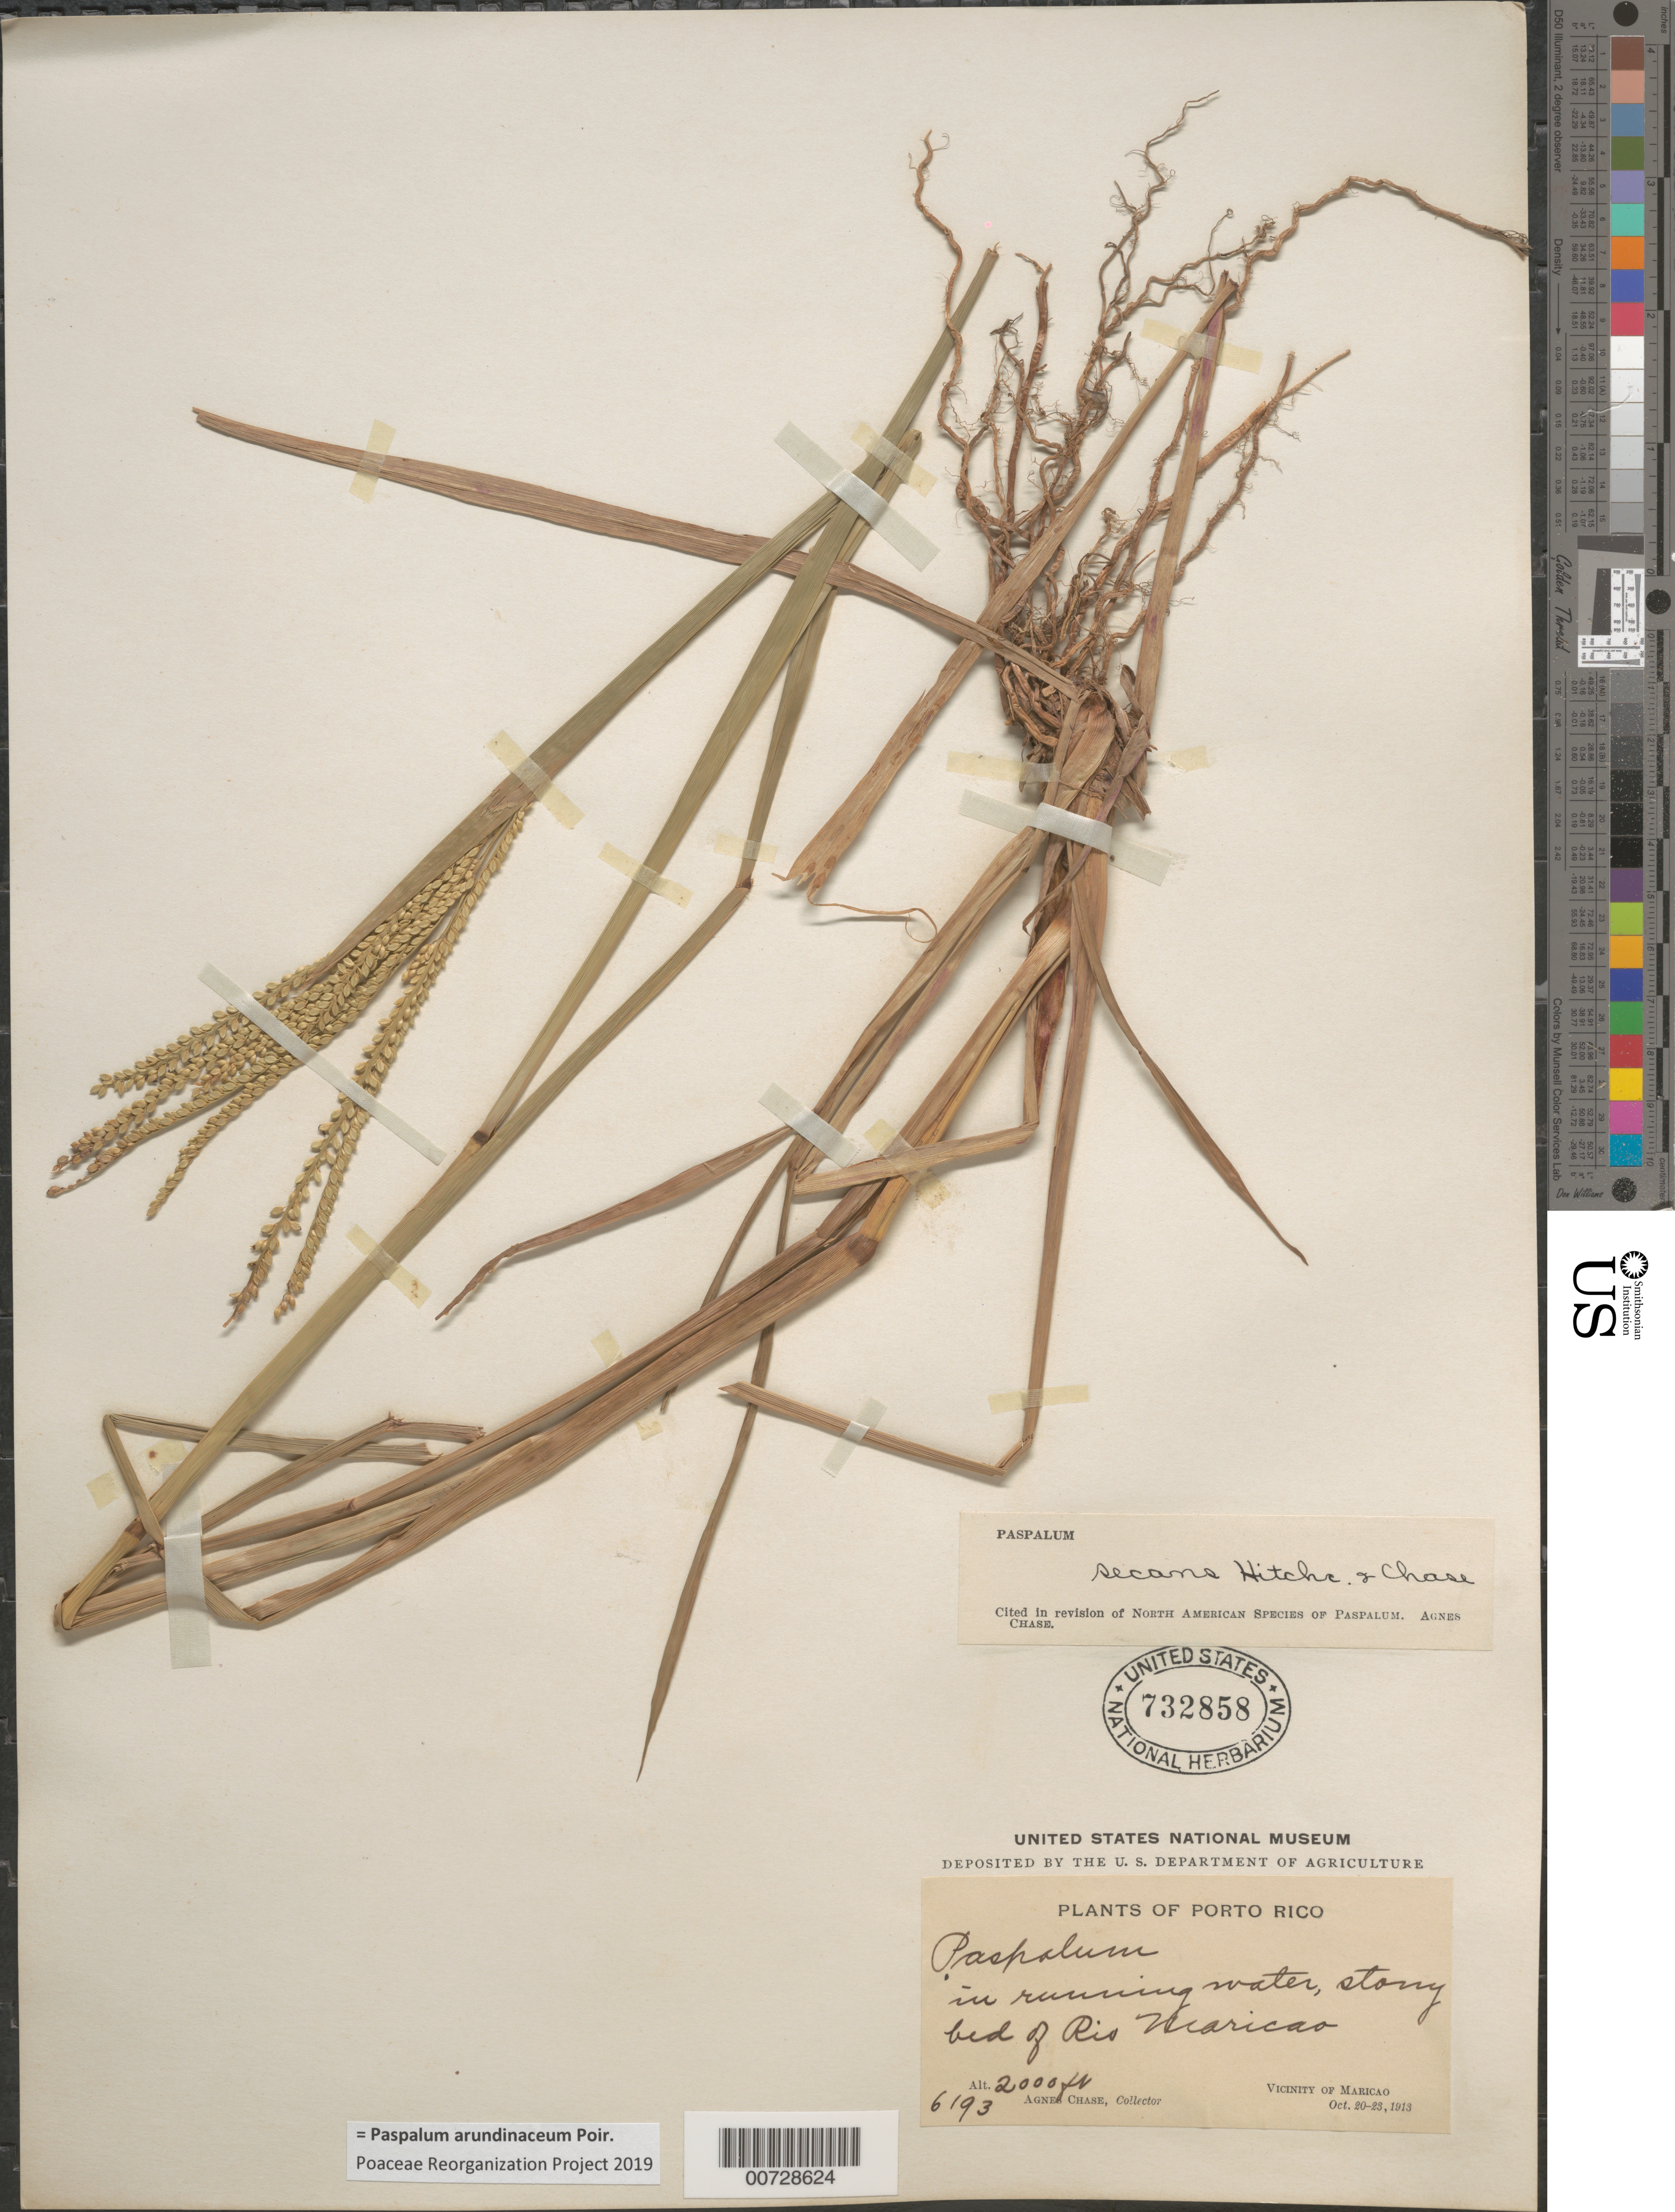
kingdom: Plantae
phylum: Tracheophyta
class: Liliopsida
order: Poales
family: Poaceae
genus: Paspalum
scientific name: Paspalum arundinaceum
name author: Poir.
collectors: A. Chase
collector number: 6193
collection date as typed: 20 Oct 1913 to 23 Oct 1913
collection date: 1913-10-20/1913-10-23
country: Puerto Rico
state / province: Maricao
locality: Rio Maricao, stony bed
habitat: In running water, stony bed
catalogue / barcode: US 732858